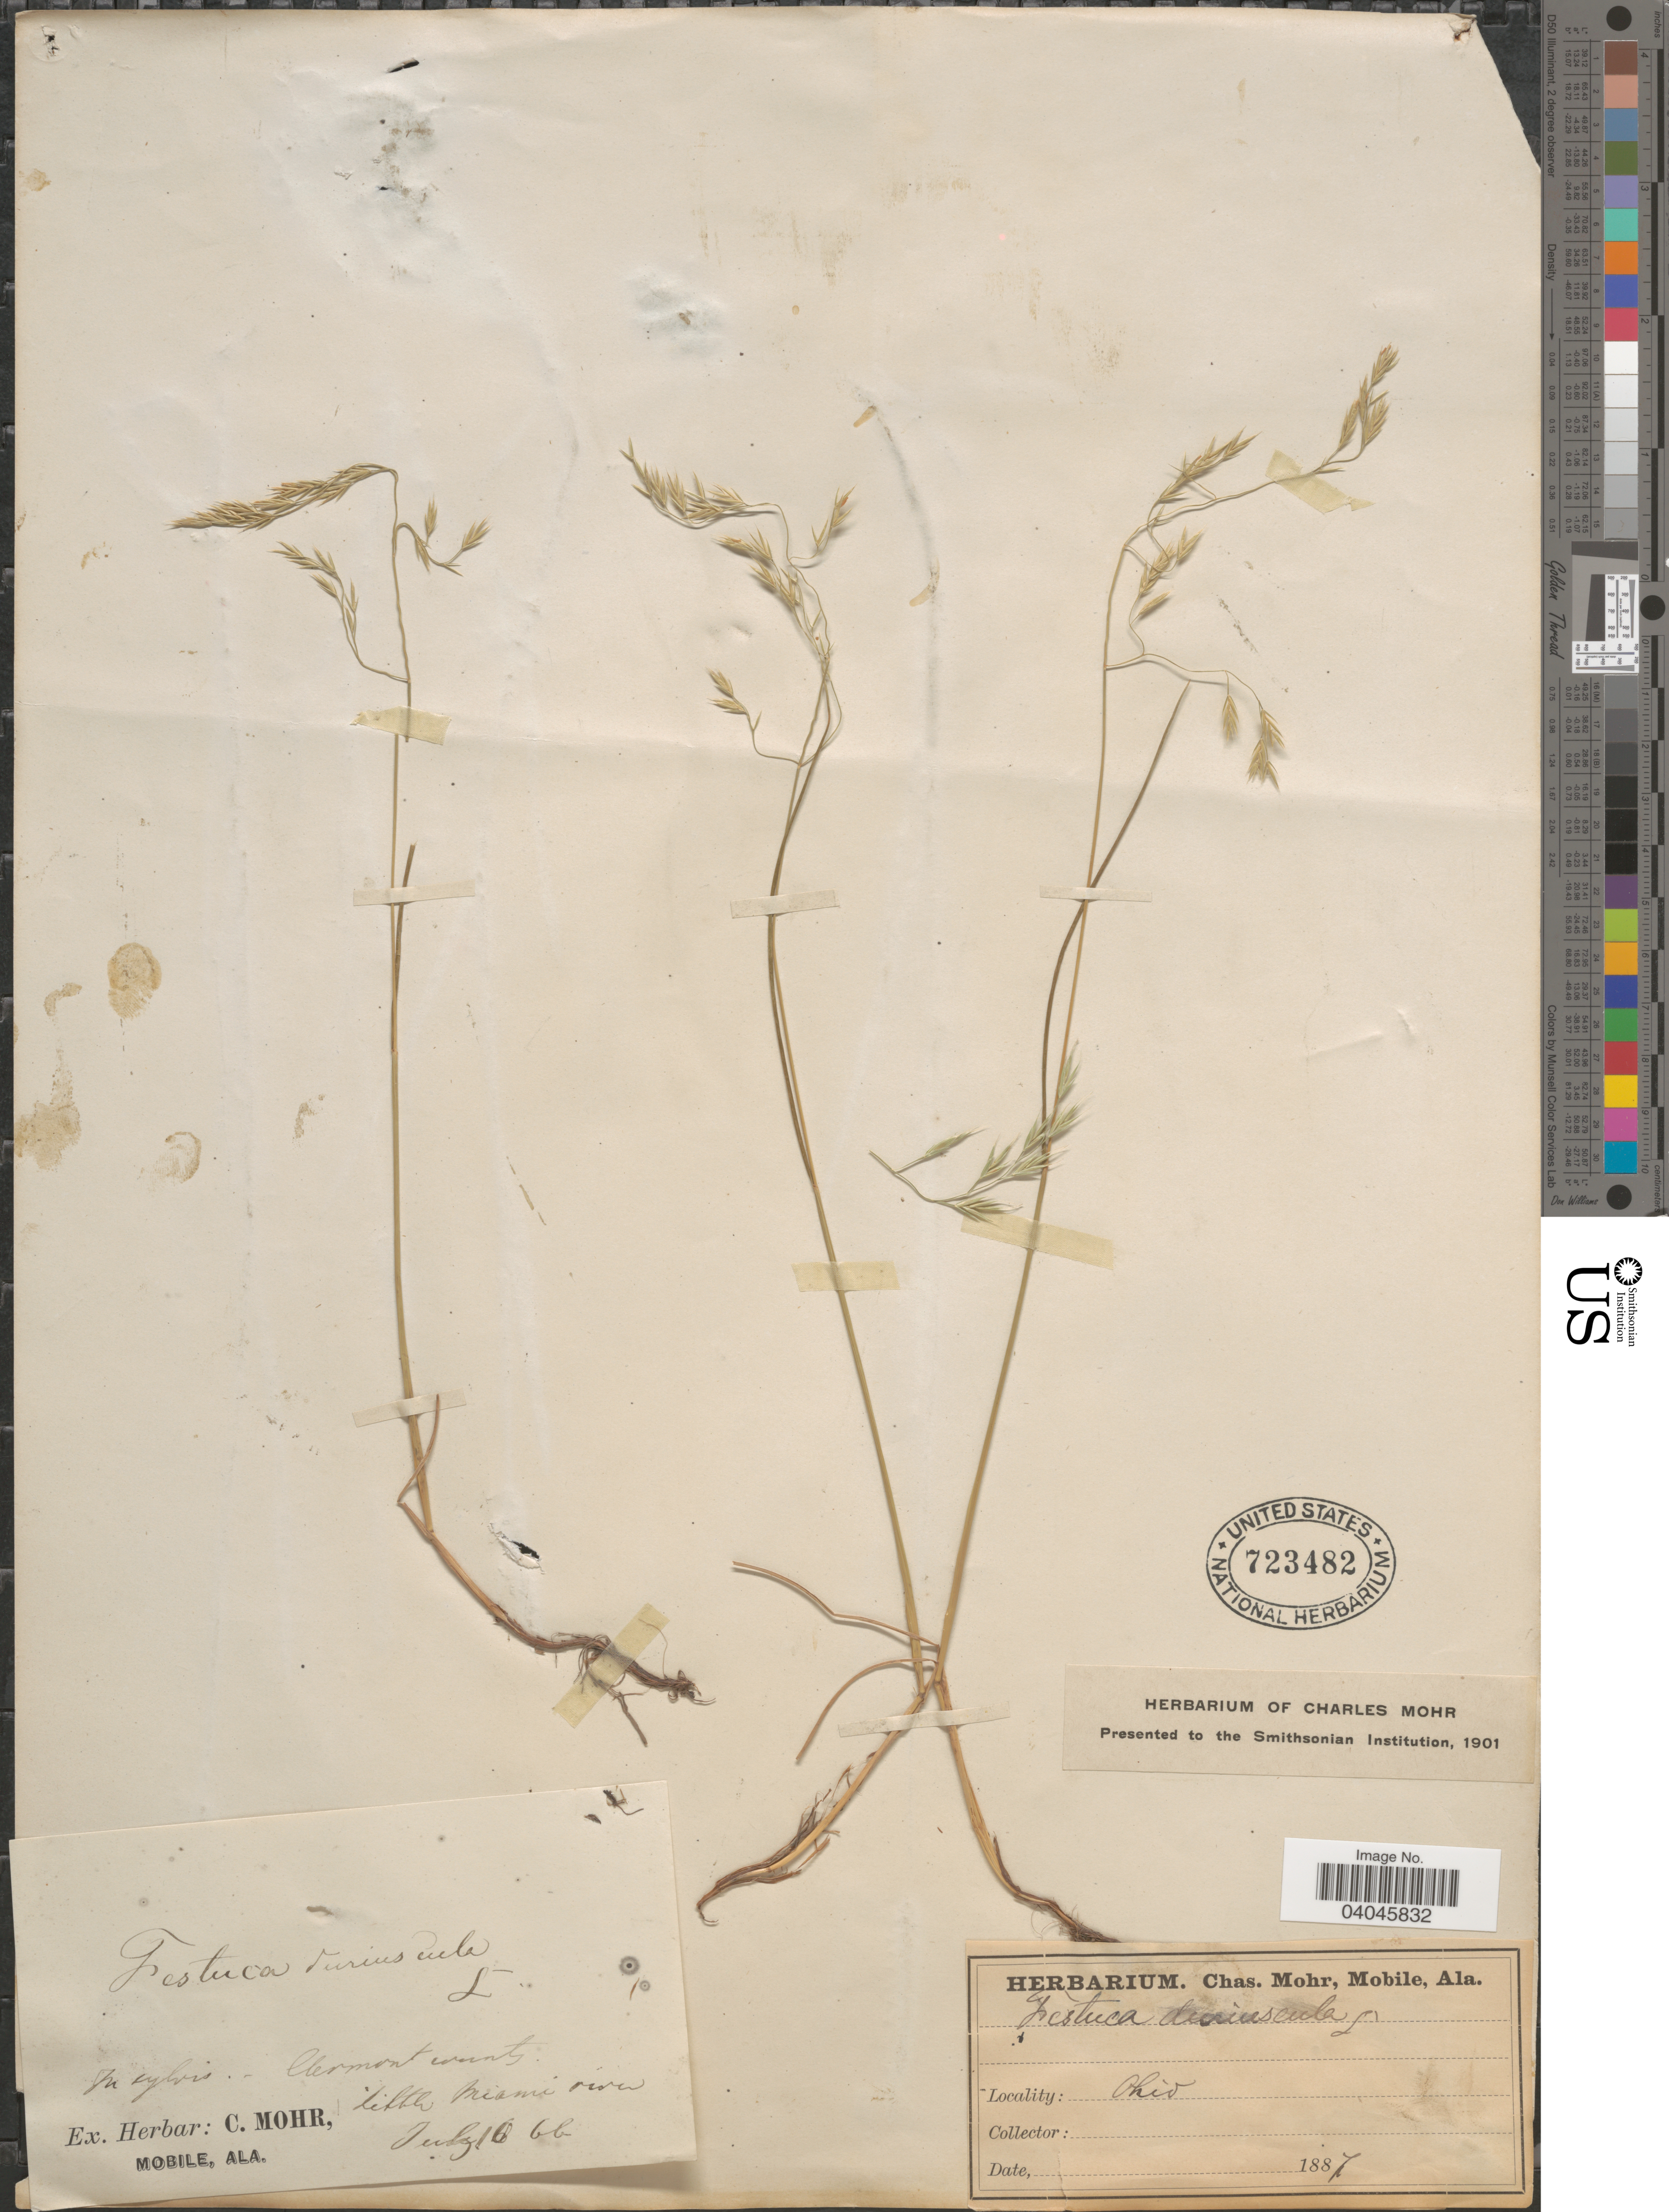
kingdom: Plantae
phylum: Tracheophyta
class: Liliopsida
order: Poales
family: Poaceae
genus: Festuca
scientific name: Festuca rubra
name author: L.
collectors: ex herb. Charles Mohr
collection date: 1887-07-16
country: United States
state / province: Ohio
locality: In sylvis.- Clermont county. Little Miami river.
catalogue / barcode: US 723482